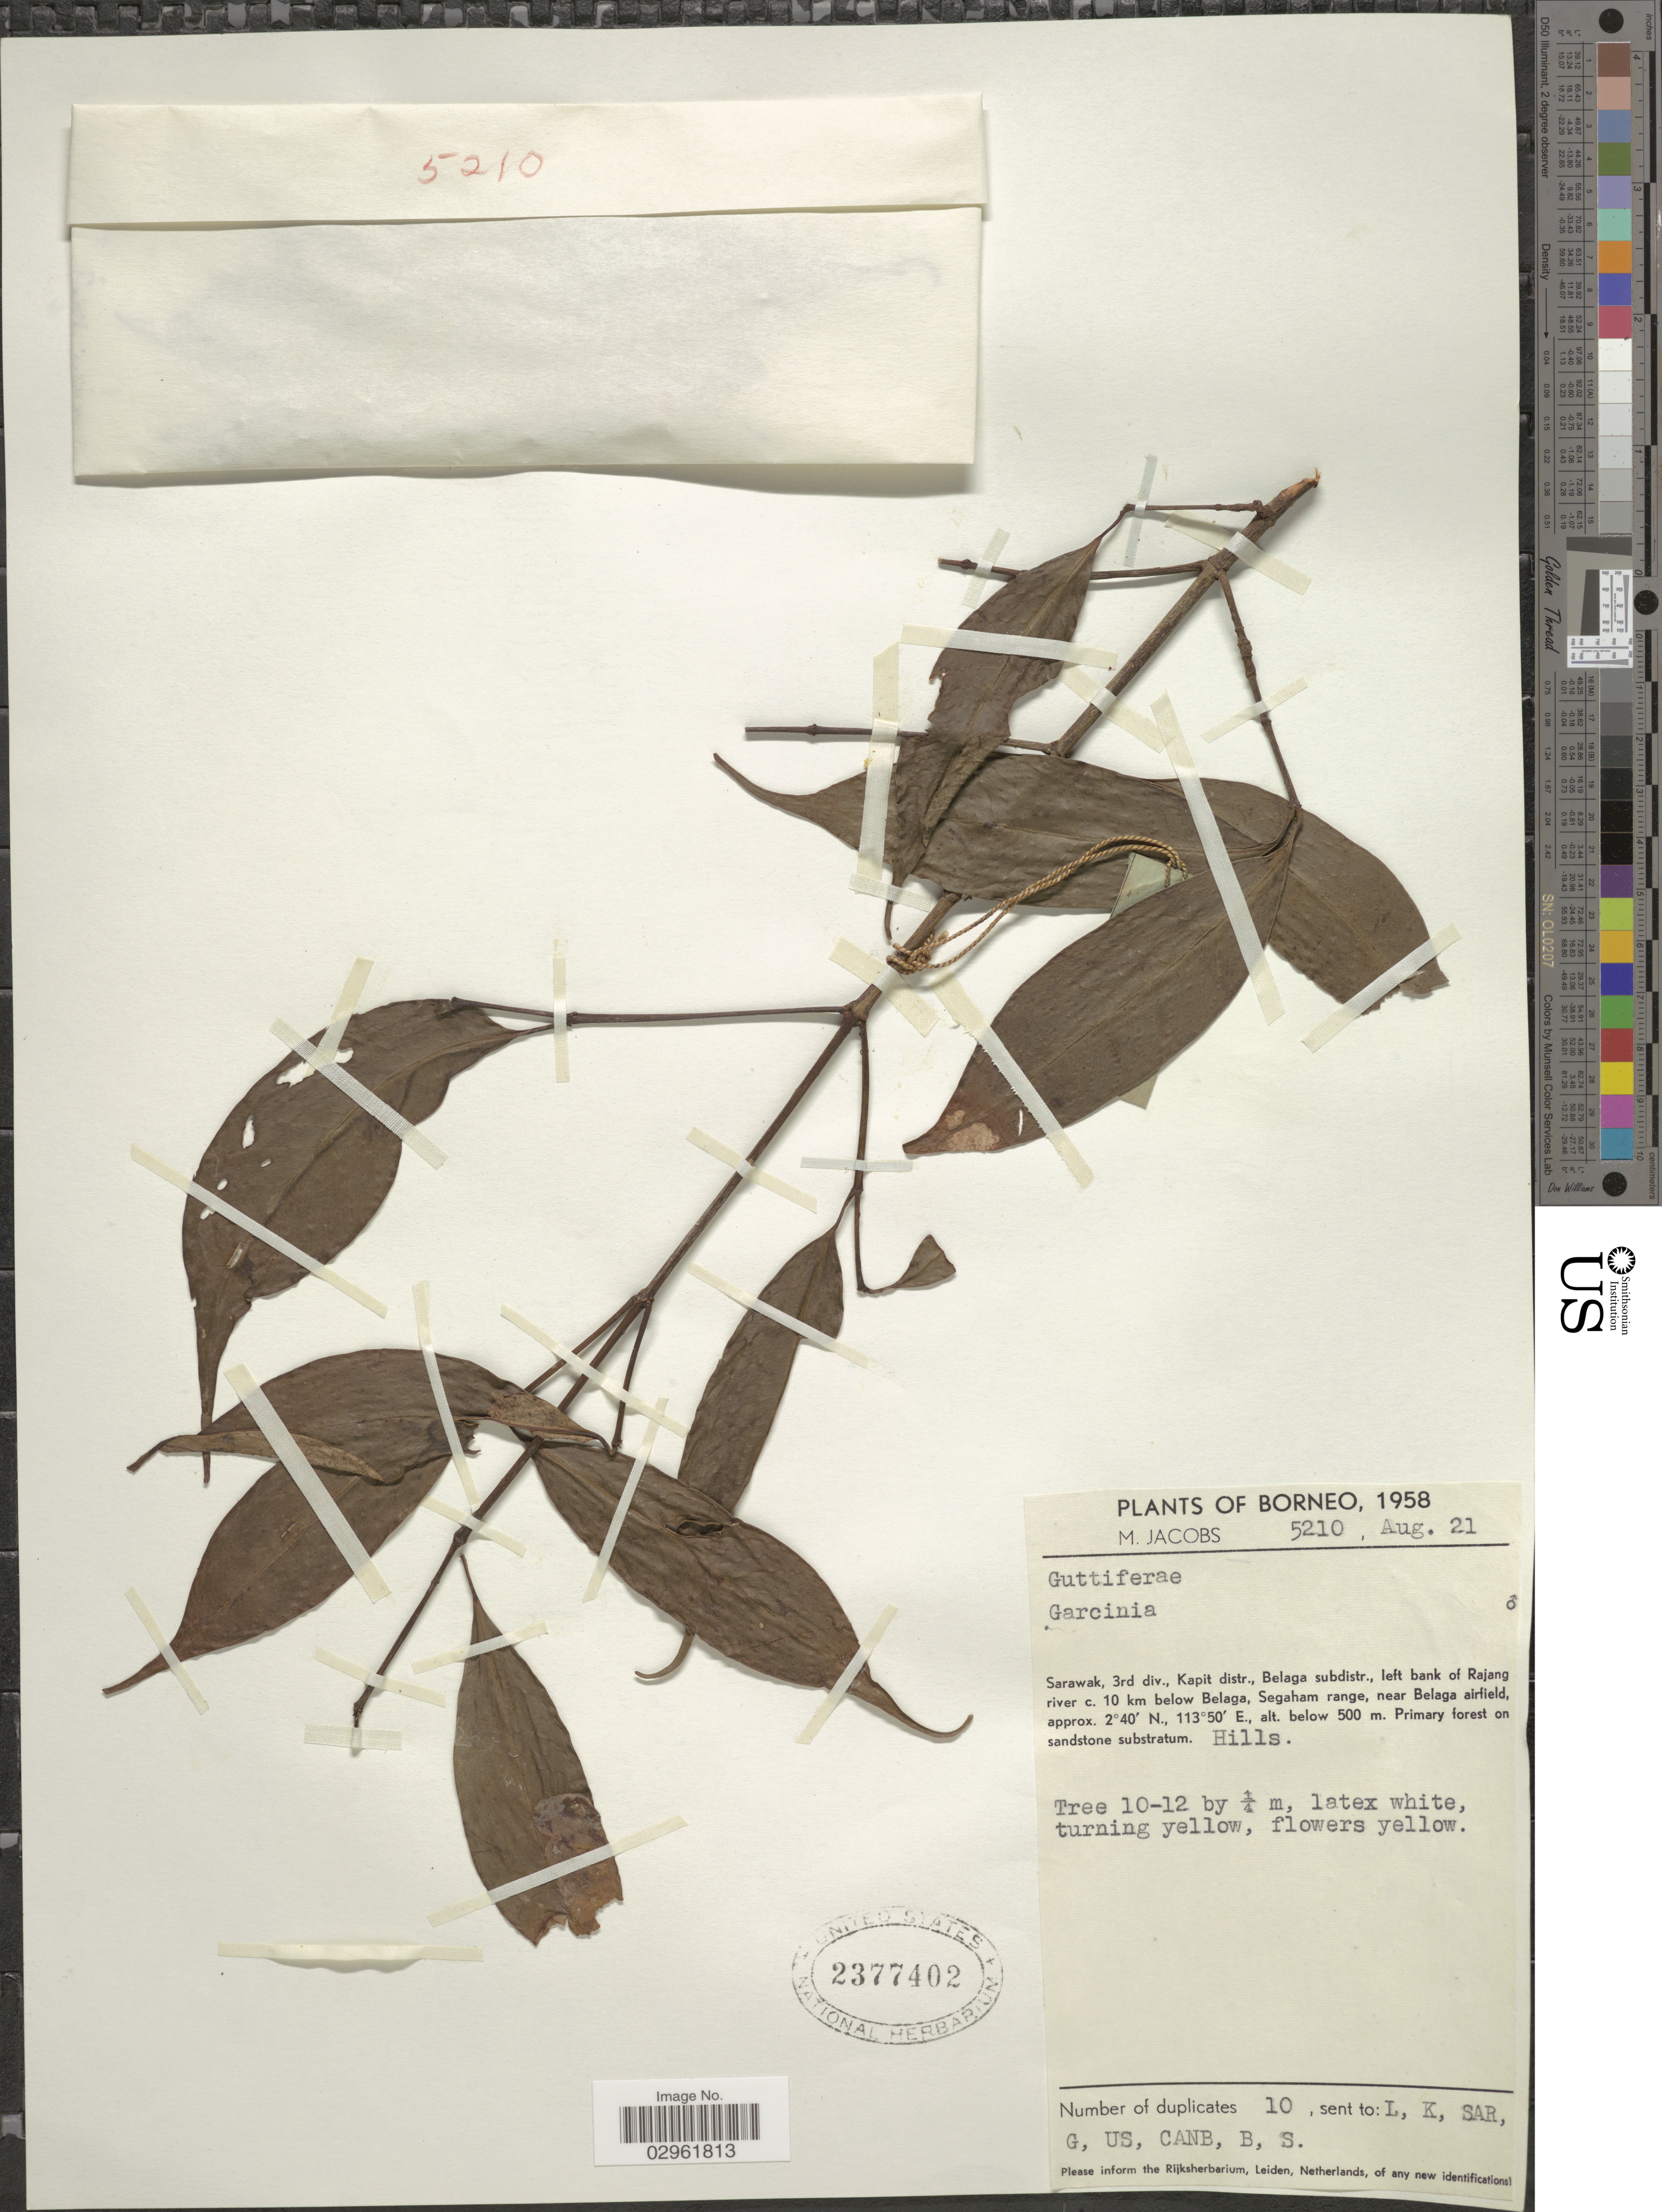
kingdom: Plantae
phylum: Tracheophyta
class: Magnoliopsida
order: Malpighiales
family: Clusiaceae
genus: Garcinia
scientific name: Garcinia sp.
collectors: M. Jacobs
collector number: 5210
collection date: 1958-08-21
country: Malaysia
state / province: Sarawak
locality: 3rd div., Kapit distr., Belaga subdistr., left bank of Rajang river, c. 10 km below Belaga, Segaham range, near Belaga airfield.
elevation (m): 500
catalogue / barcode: US 2377402